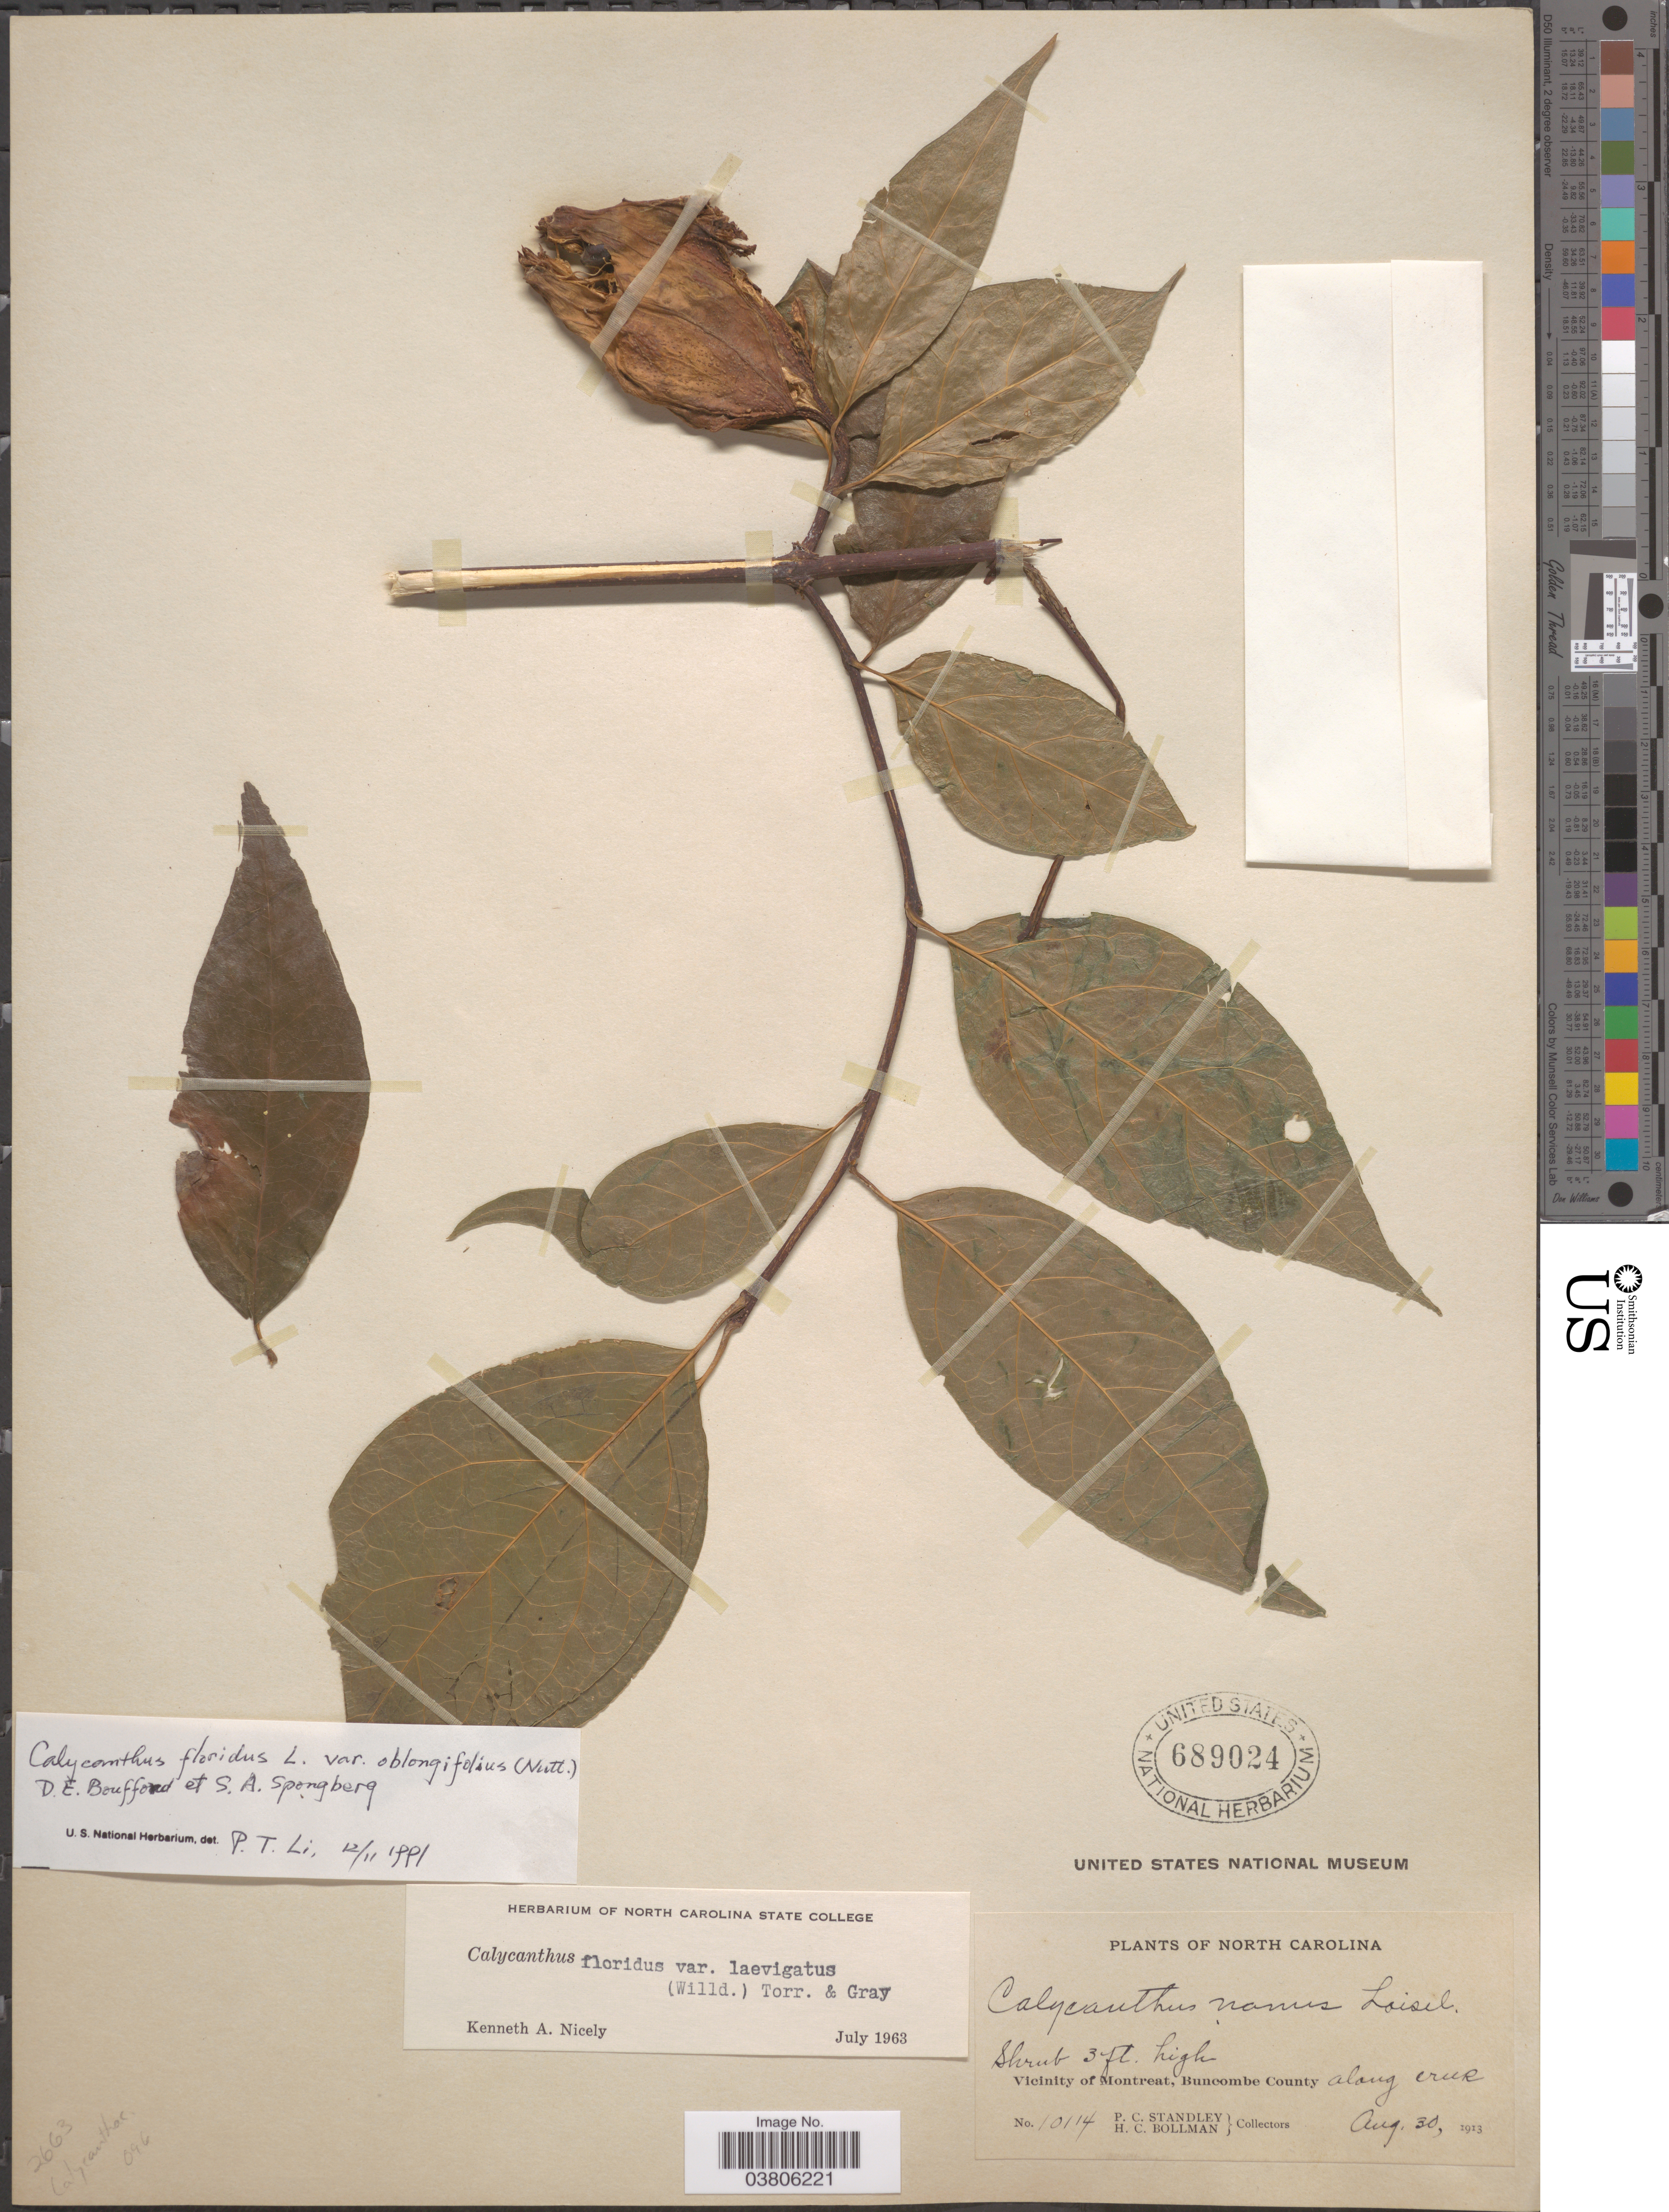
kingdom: Plantae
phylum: Tracheophyta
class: Magnoliopsida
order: Laurales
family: Calycanthaceae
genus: Calycanthus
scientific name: Calycanthus floridus var. laevigatus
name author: (Willd.) Torr. & A. Gray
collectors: P. C. Standley & H. C. Bollman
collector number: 10114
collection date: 1913-08-30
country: United States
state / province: North Carolina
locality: Vicinity of Montreat, Buncombe County.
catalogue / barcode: US 689024